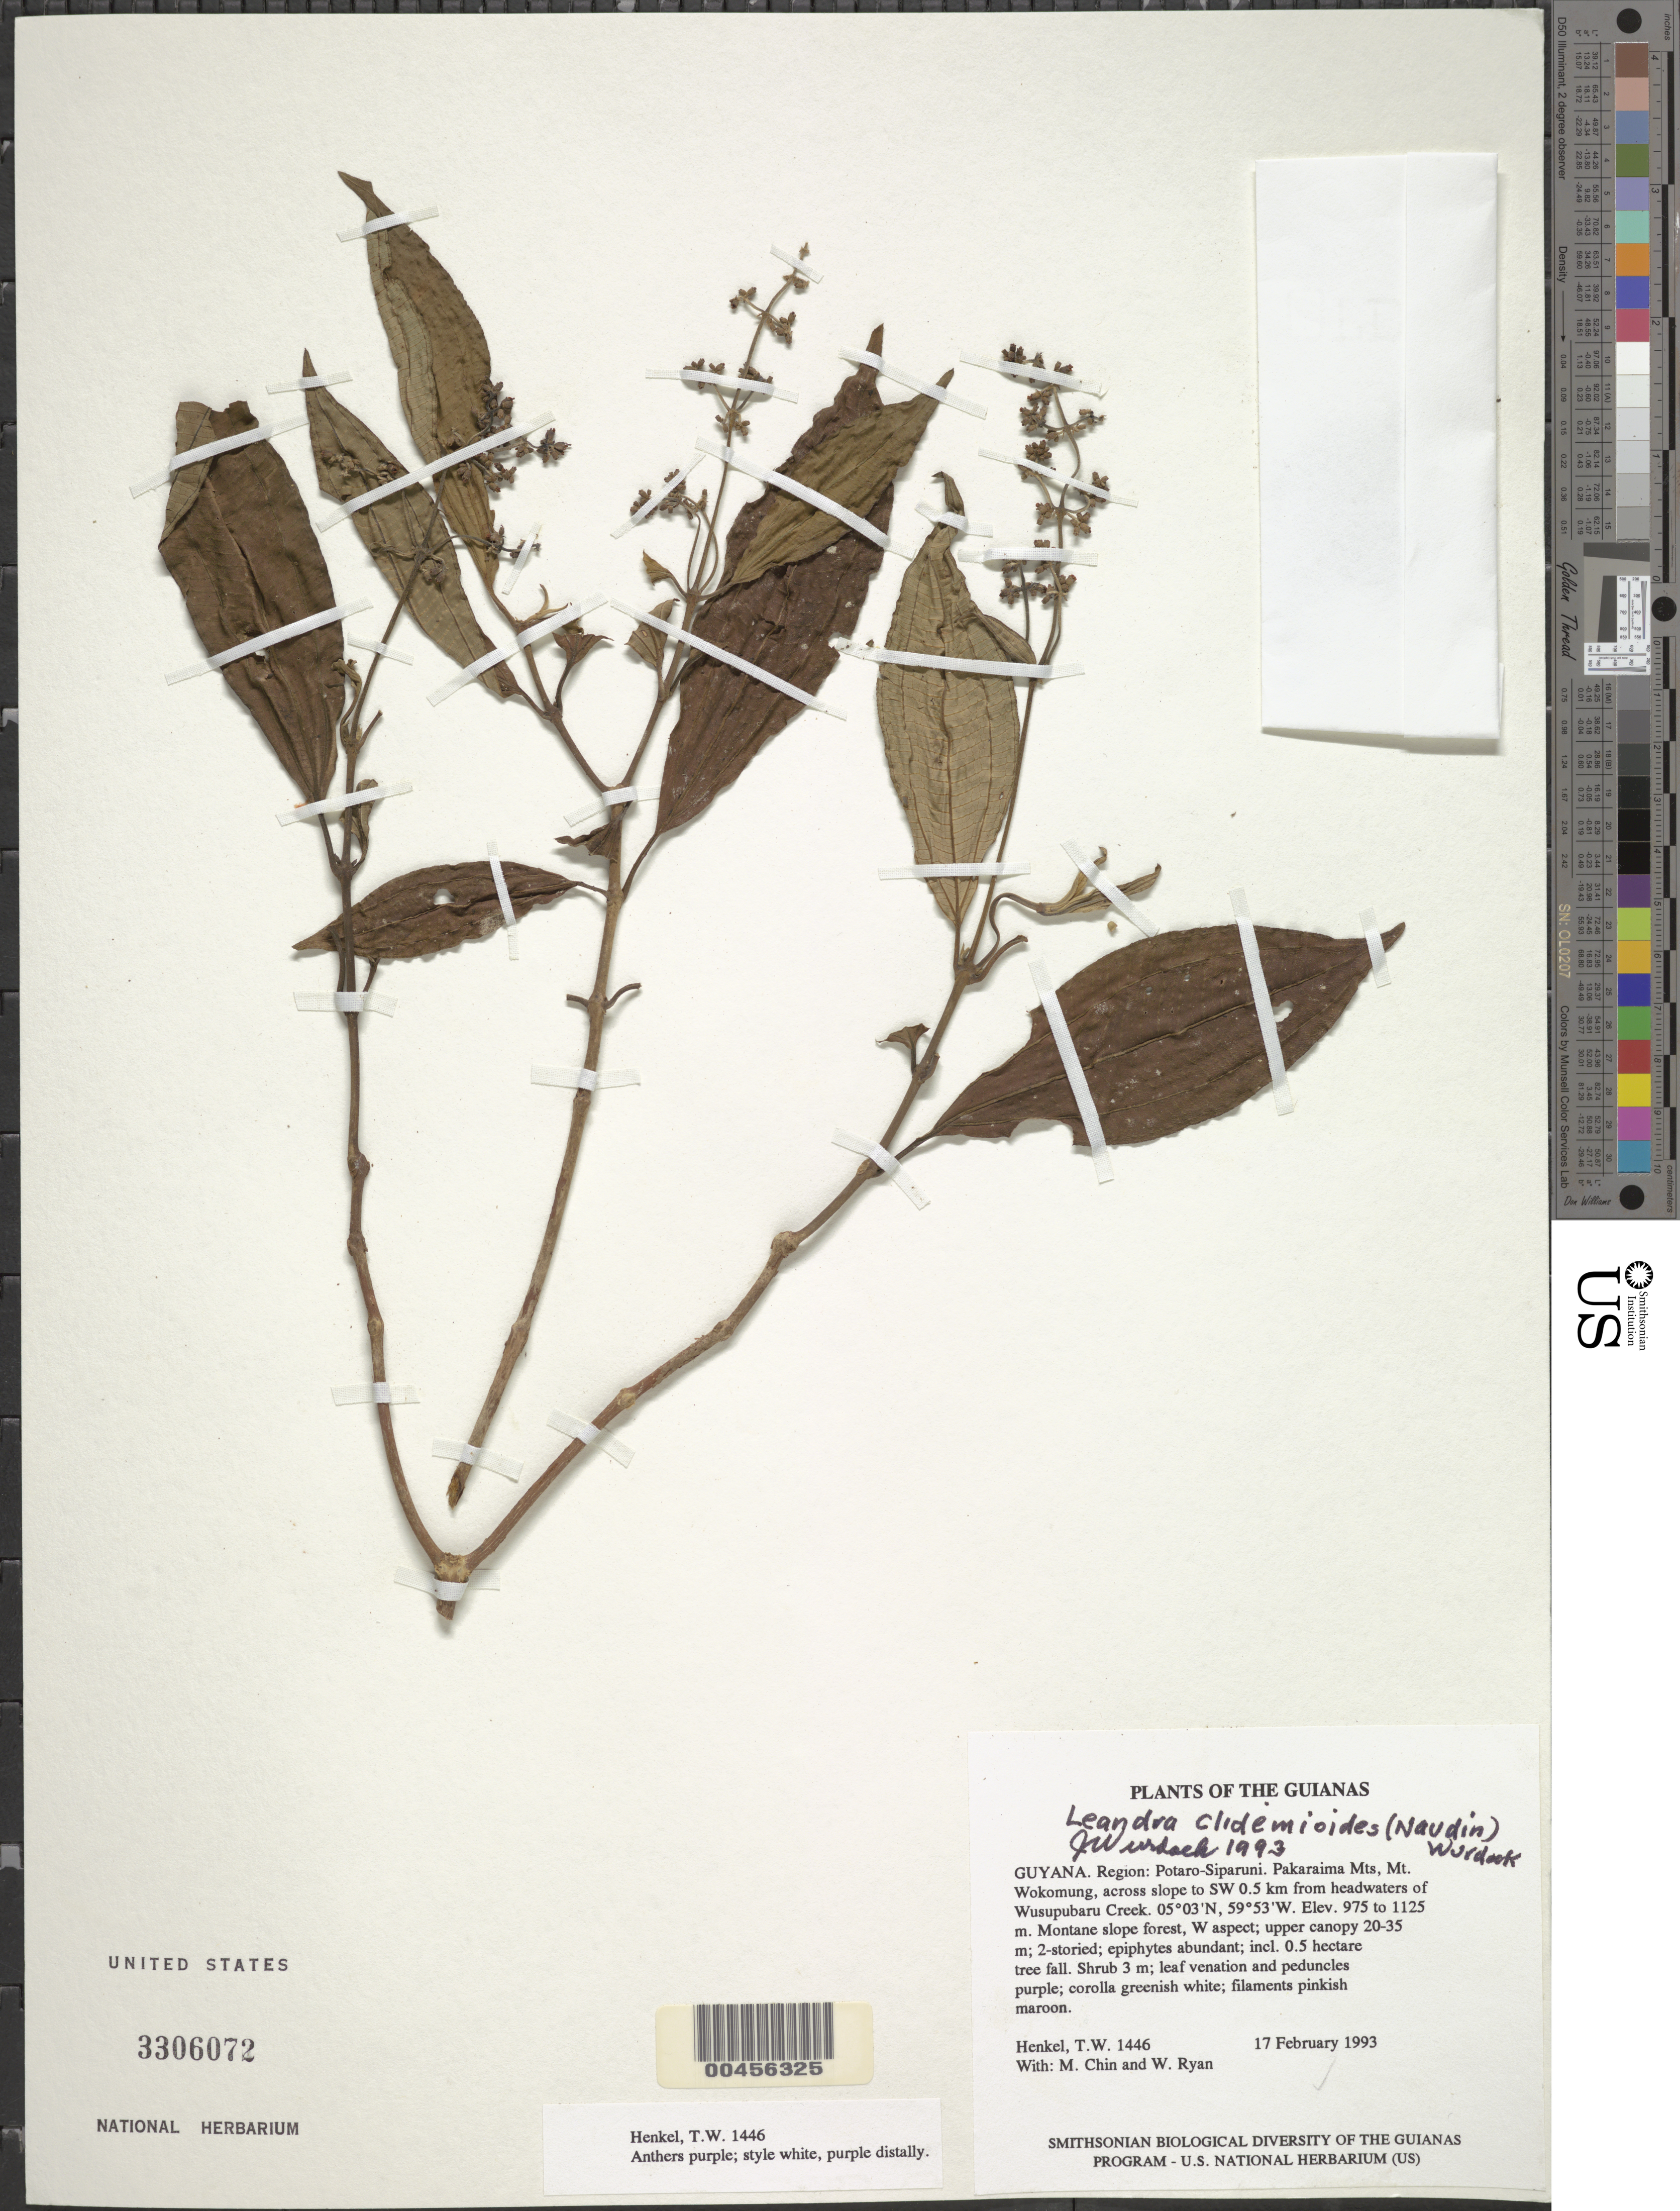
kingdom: Plantae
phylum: Tracheophyta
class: Magnoliopsida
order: Myrtales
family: Melastomataceae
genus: Leandra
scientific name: Leandra clidemioides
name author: (Naudin) Wurdack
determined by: Wurdack, John J., (US), US (UNITED STATES)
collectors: T. Henkel, M. Chin & W. Ryan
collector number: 1446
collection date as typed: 17 February 1993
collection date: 1993-02-17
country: Guyana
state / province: Potaro-Siparuni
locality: Pakaraima Mts, Mt. Wokomung, across slope to SW 0.5 km from headwaters of Wusupubaru Creek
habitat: Montane slope forest, W aspect; upper canopy 20-35 m; 2-storied; epiphytes abundant; incl. 0.5 hectare tree fall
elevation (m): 975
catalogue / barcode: US 3306072